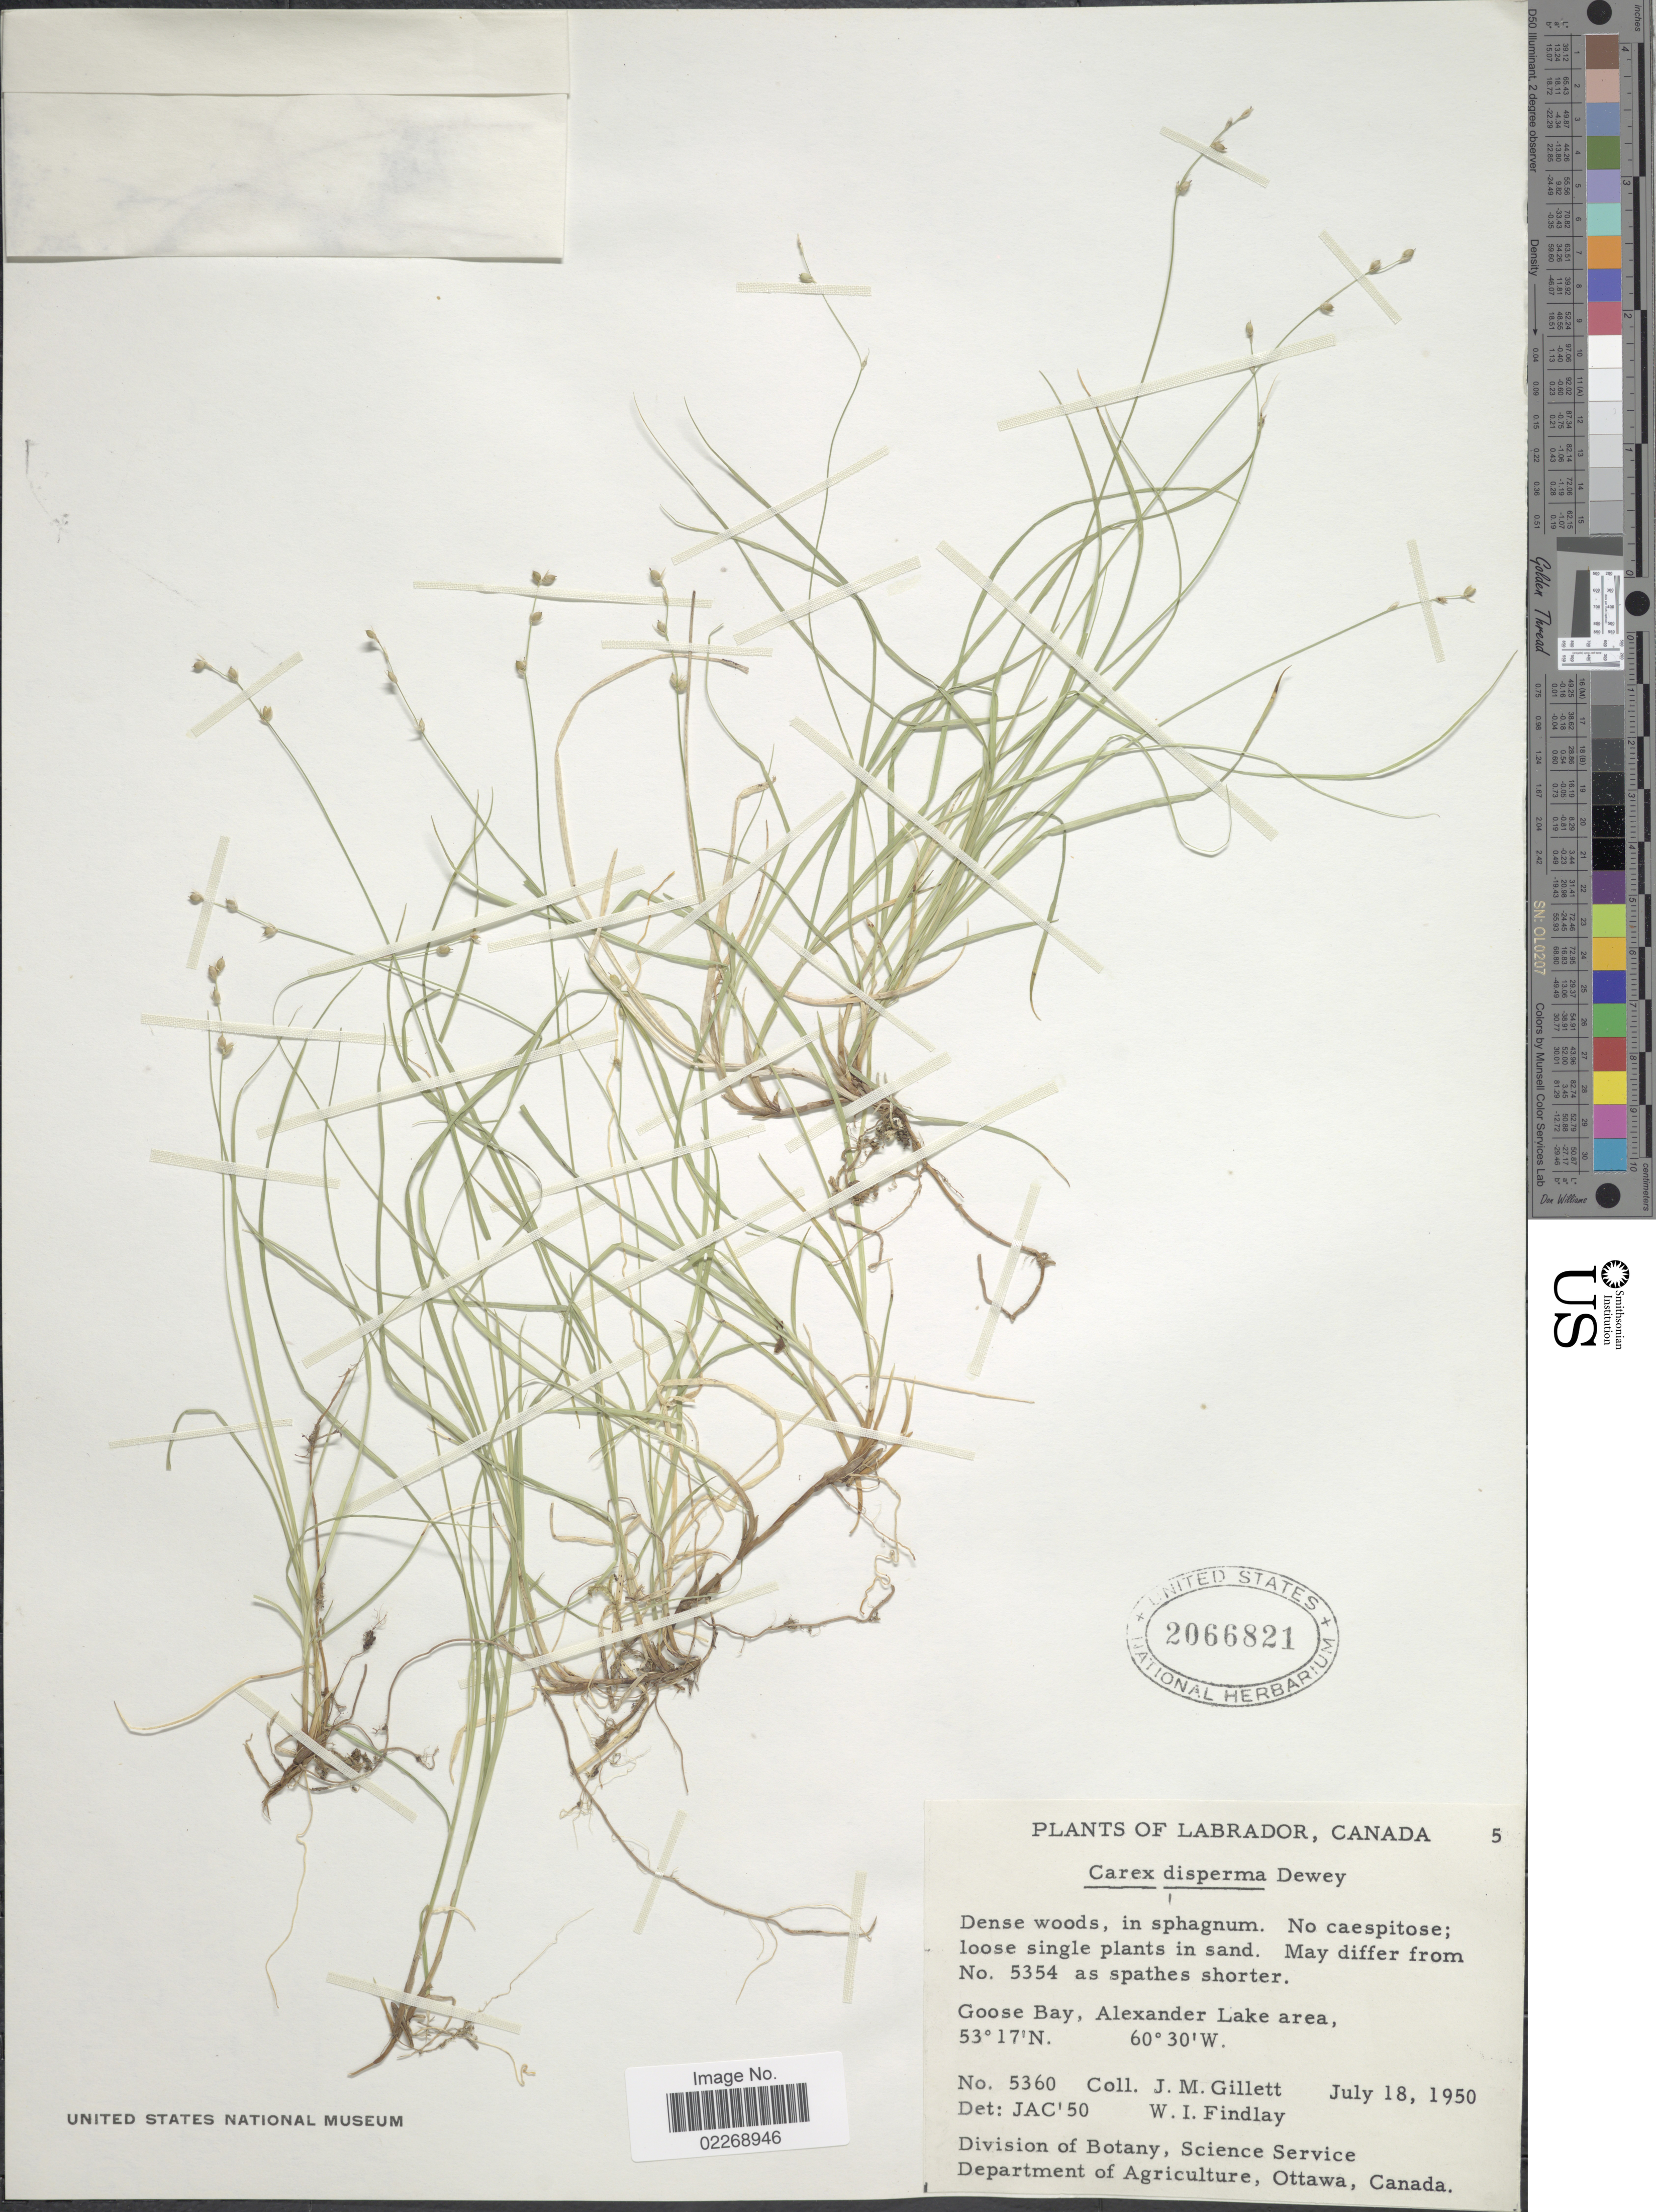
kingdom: Plantae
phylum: Tracheophyta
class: Liliopsida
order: Poales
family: Cyperaceae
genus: Carex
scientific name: Carex disperma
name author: Dewey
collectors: J. M. Gillett & W. Findlay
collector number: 5360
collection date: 1950-07-18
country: Canada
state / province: Newfoundland and Labrador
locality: Labrador, Dense woods, Goose Bay, Alexander Lake area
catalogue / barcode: US 2066821